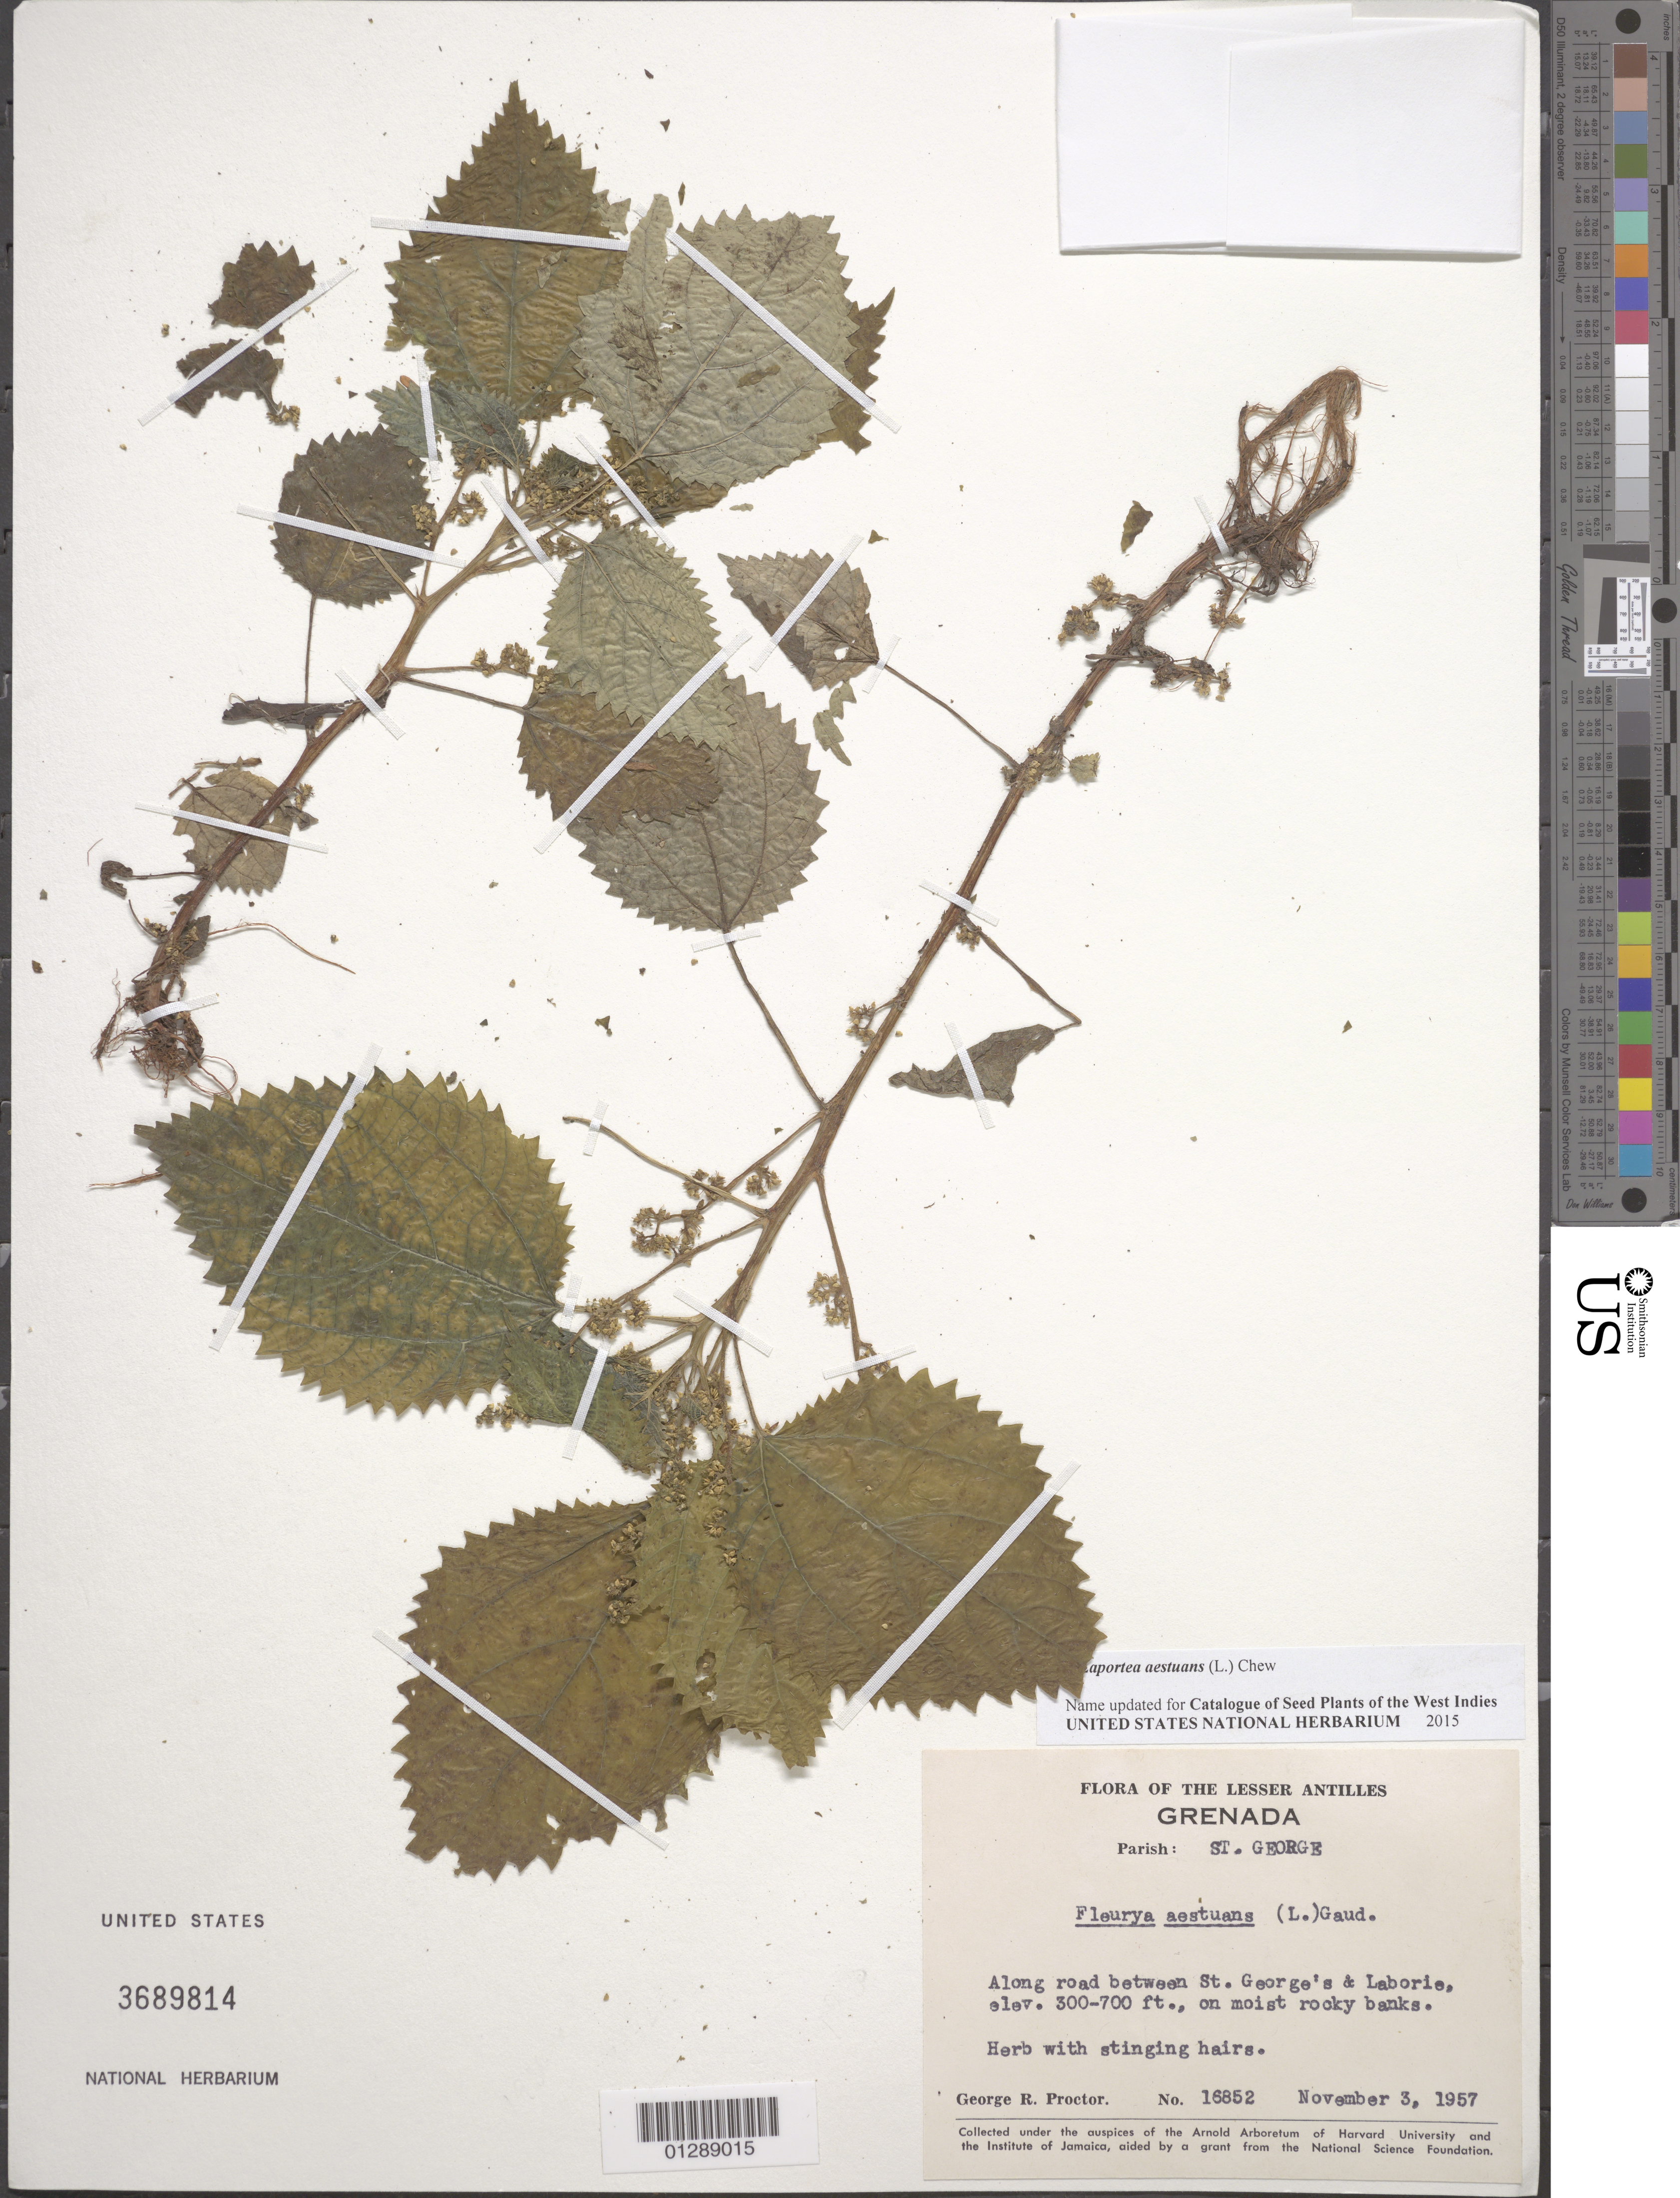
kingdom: Plantae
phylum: Tracheophyta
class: Magnoliopsida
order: Rosales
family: Urticaceae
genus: Laportea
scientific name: Laportea aestuans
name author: (L.) Chew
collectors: G. R. Proctor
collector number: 16852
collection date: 1957-11-03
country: Grenada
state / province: Saint George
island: Grenada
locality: Road between St. George's and Laborie.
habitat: On moist rocky banks.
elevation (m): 91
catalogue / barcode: US 3689814